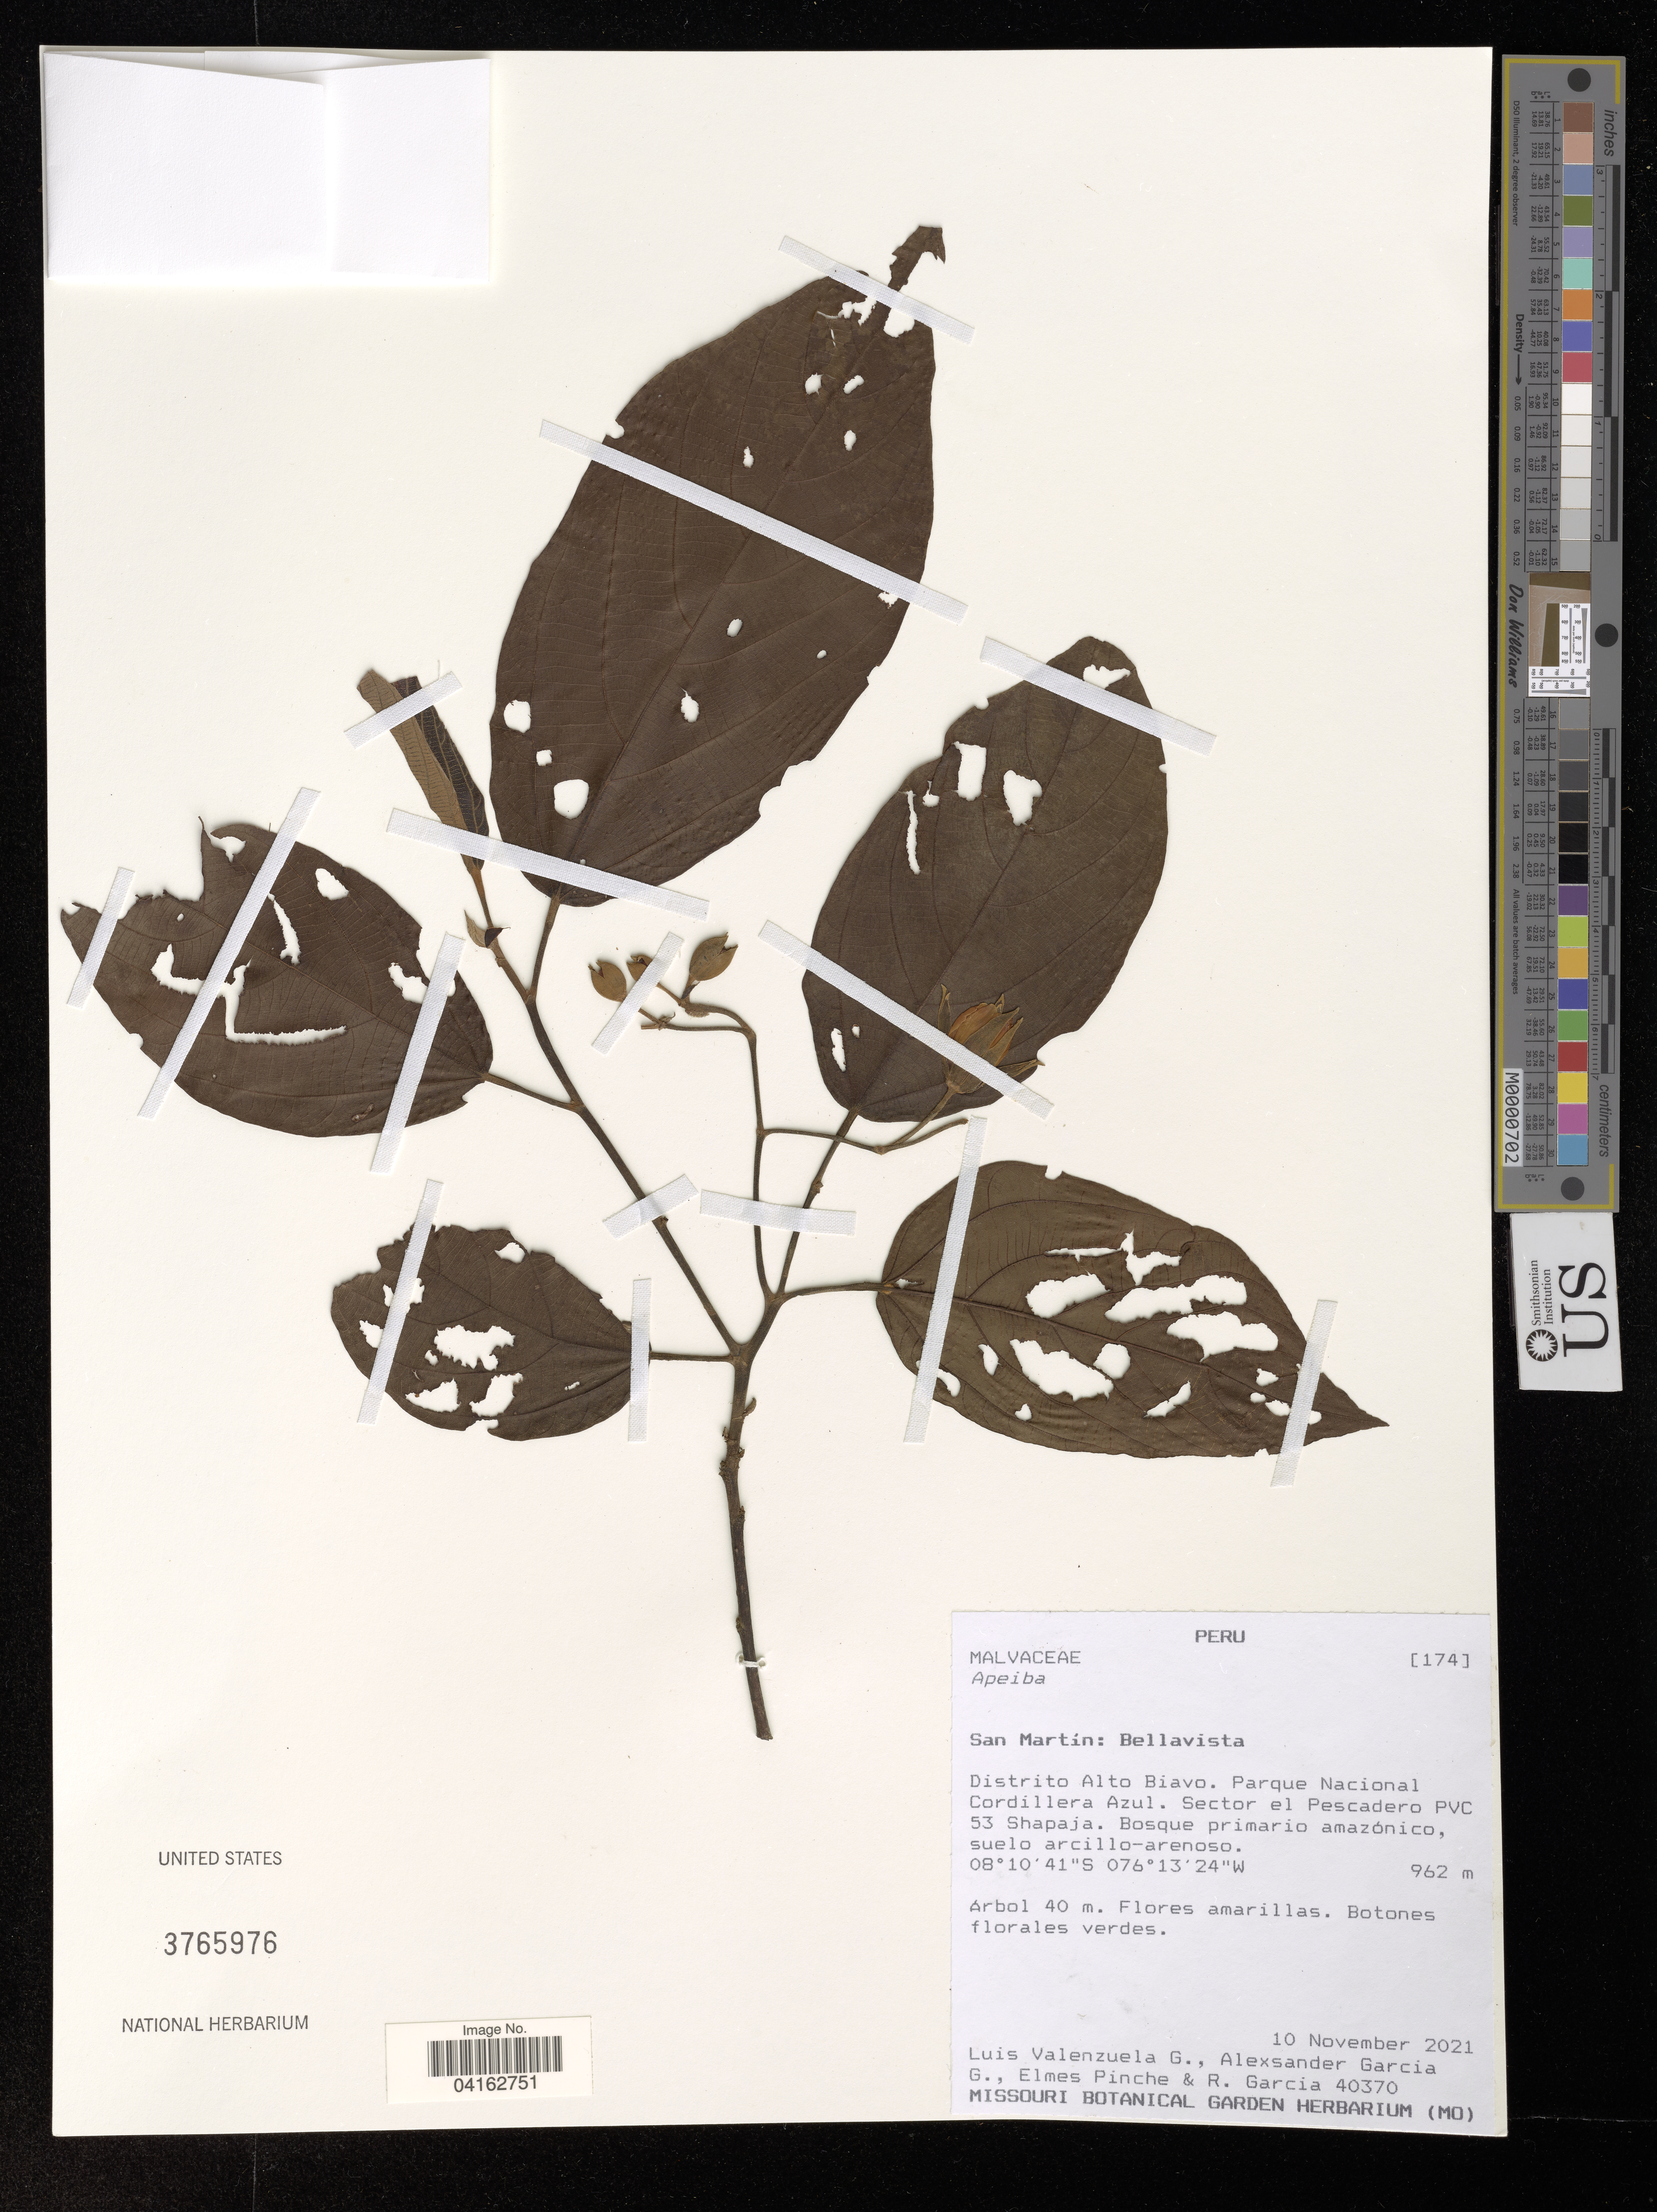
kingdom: Plantae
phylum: Tracheophyta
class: Magnoliopsida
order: Malvales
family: Malvaceae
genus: Apeiba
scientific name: Apeiba membranacea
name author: Spruce ex Benth.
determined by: Dorr, Laurence J., Curator (BOT), Smithsonian Institution - National Museum of Natural History (UNITED STATES)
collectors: L. Valenzuela, A. Garcia, E. Pinche & R. F. Garcia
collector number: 40370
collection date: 2021-11-10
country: Peru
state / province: San Martin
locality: Bellavista. Distrito Alto Biavo. Parque Nacional Cordillera Azul. Sector el Pescadero PVC 53 Shapaja.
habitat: bosque primario amazonico, suelo arcillo-arenoso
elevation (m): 962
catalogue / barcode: US 3765976